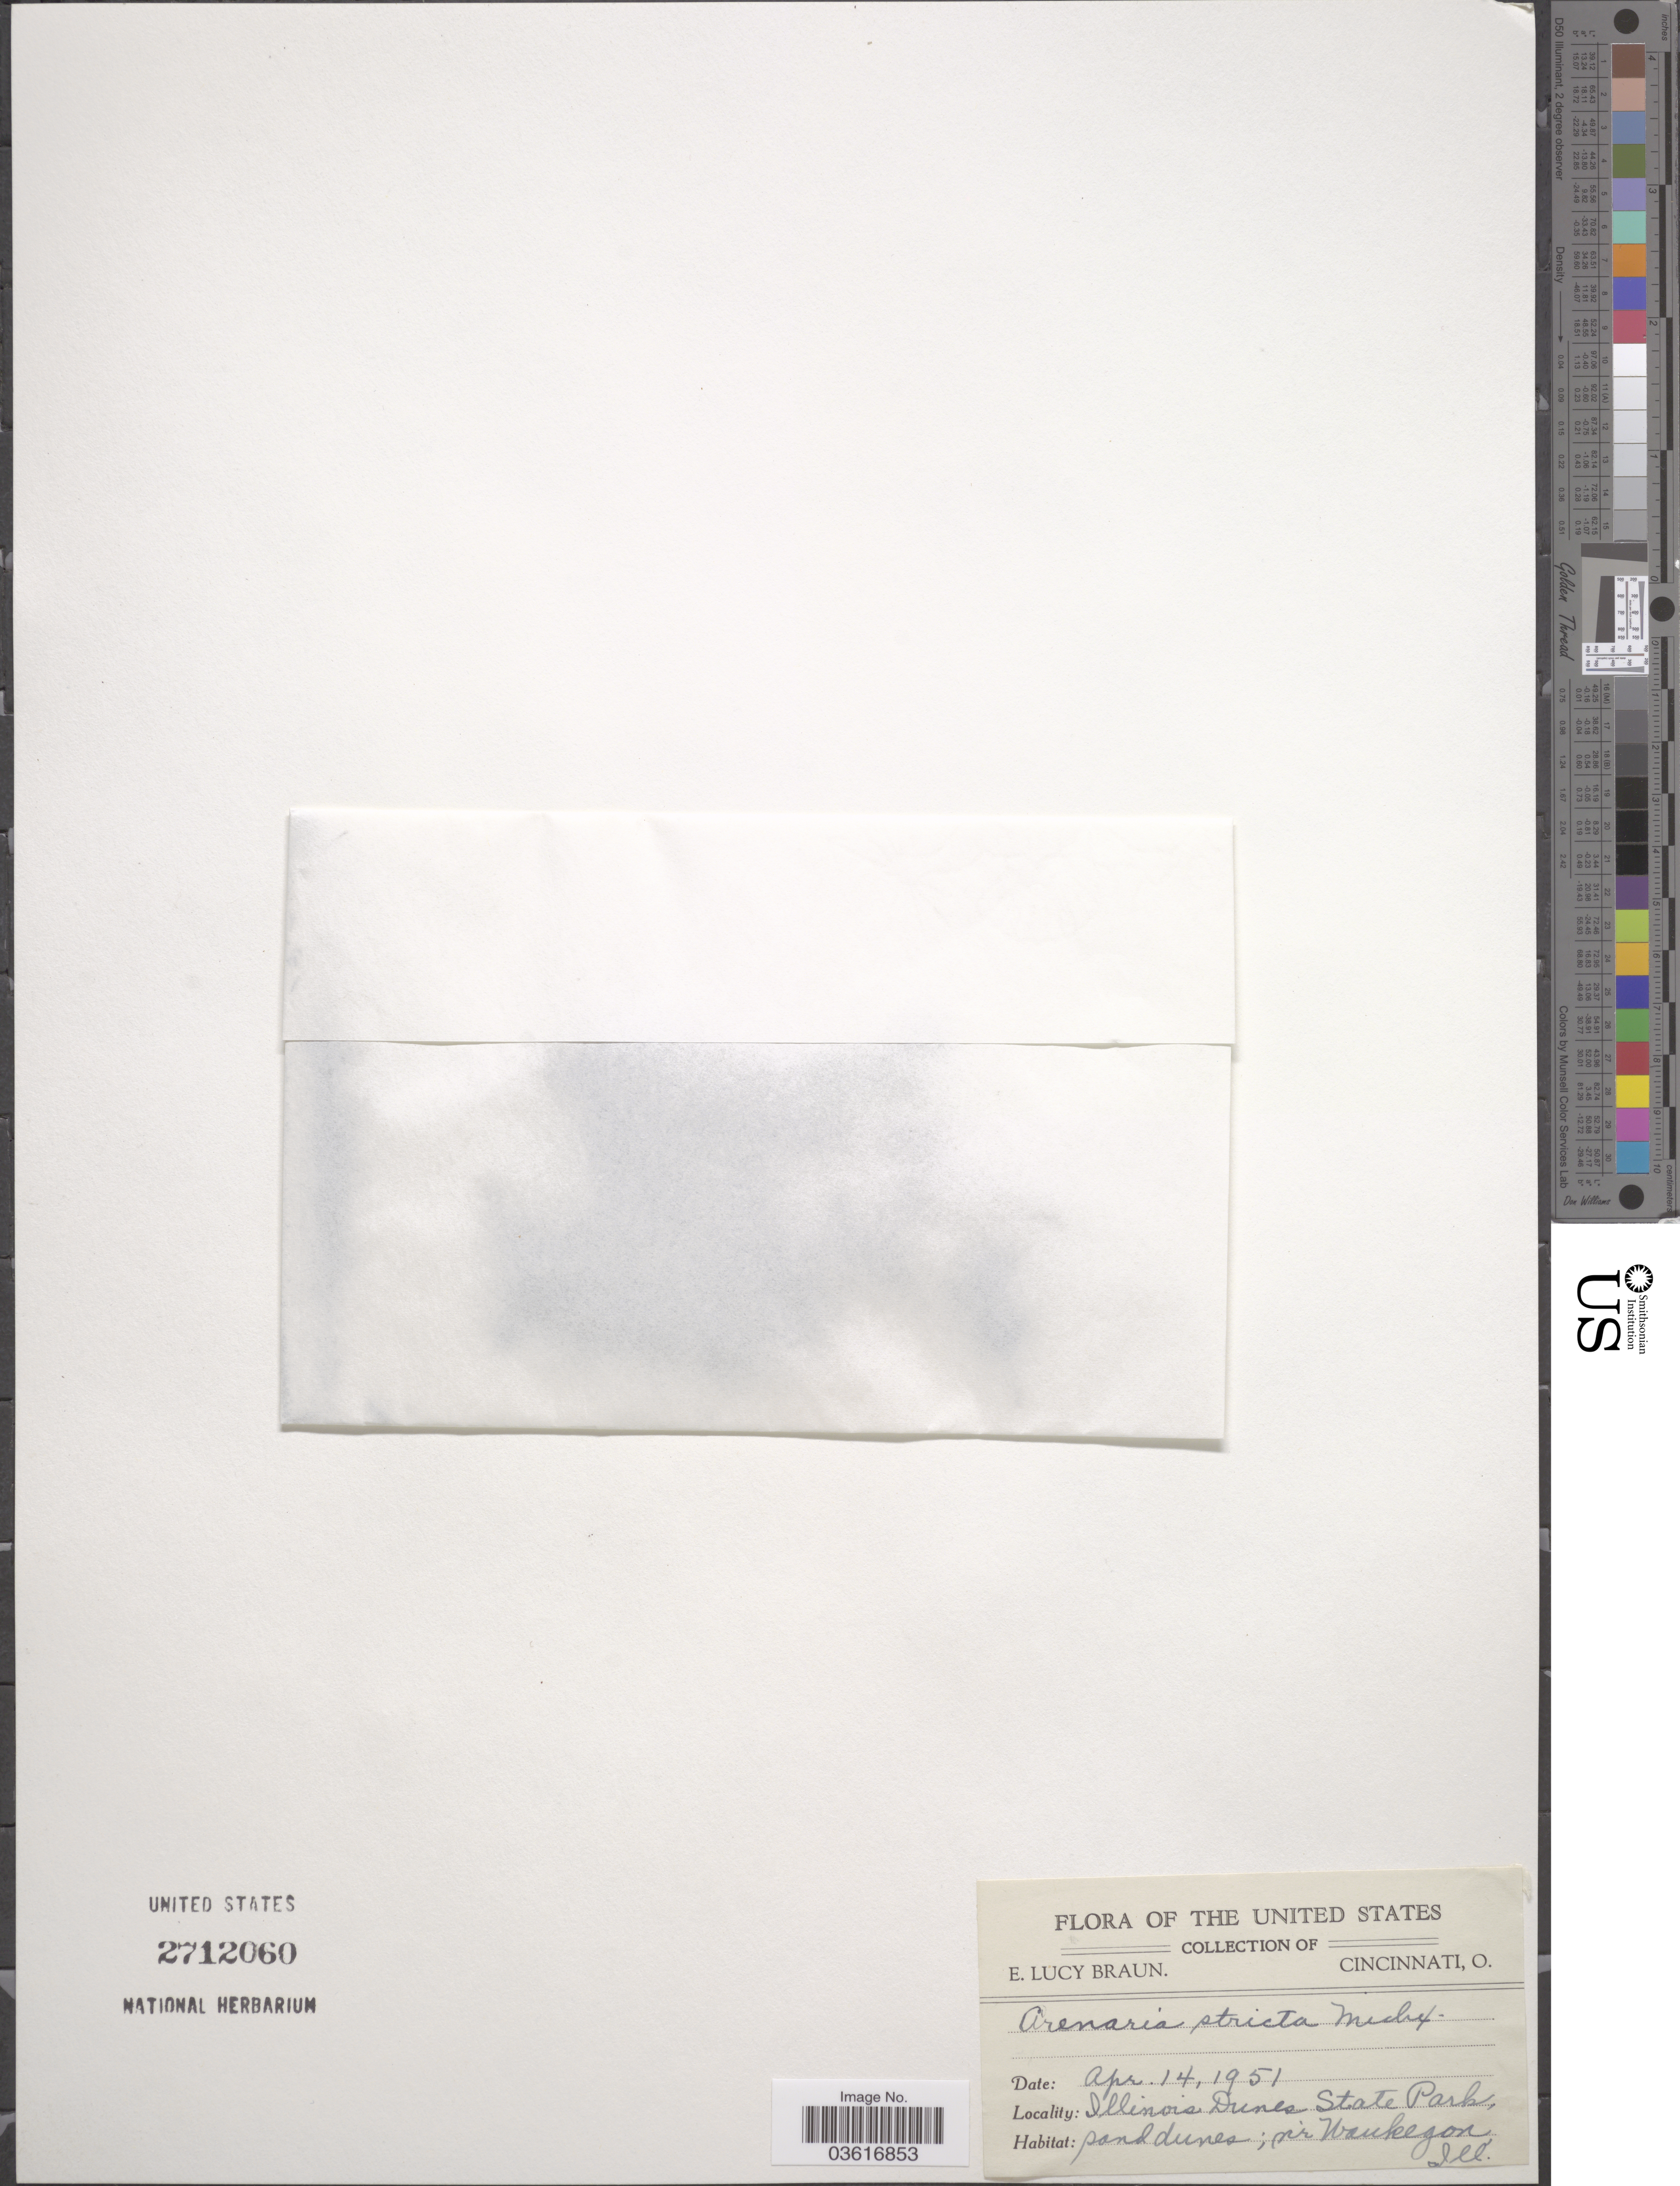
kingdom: Plantae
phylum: Tracheophyta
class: Magnoliopsida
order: Caryophyllales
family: Caryophyllaceae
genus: Minuartia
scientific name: Minuartia stricta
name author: (Sw.) Hiern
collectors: E. L. Braun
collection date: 1951-04-14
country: United States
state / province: Illinois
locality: Illinois Dunes State Park, nr. Waukegan.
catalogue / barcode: US 2712060